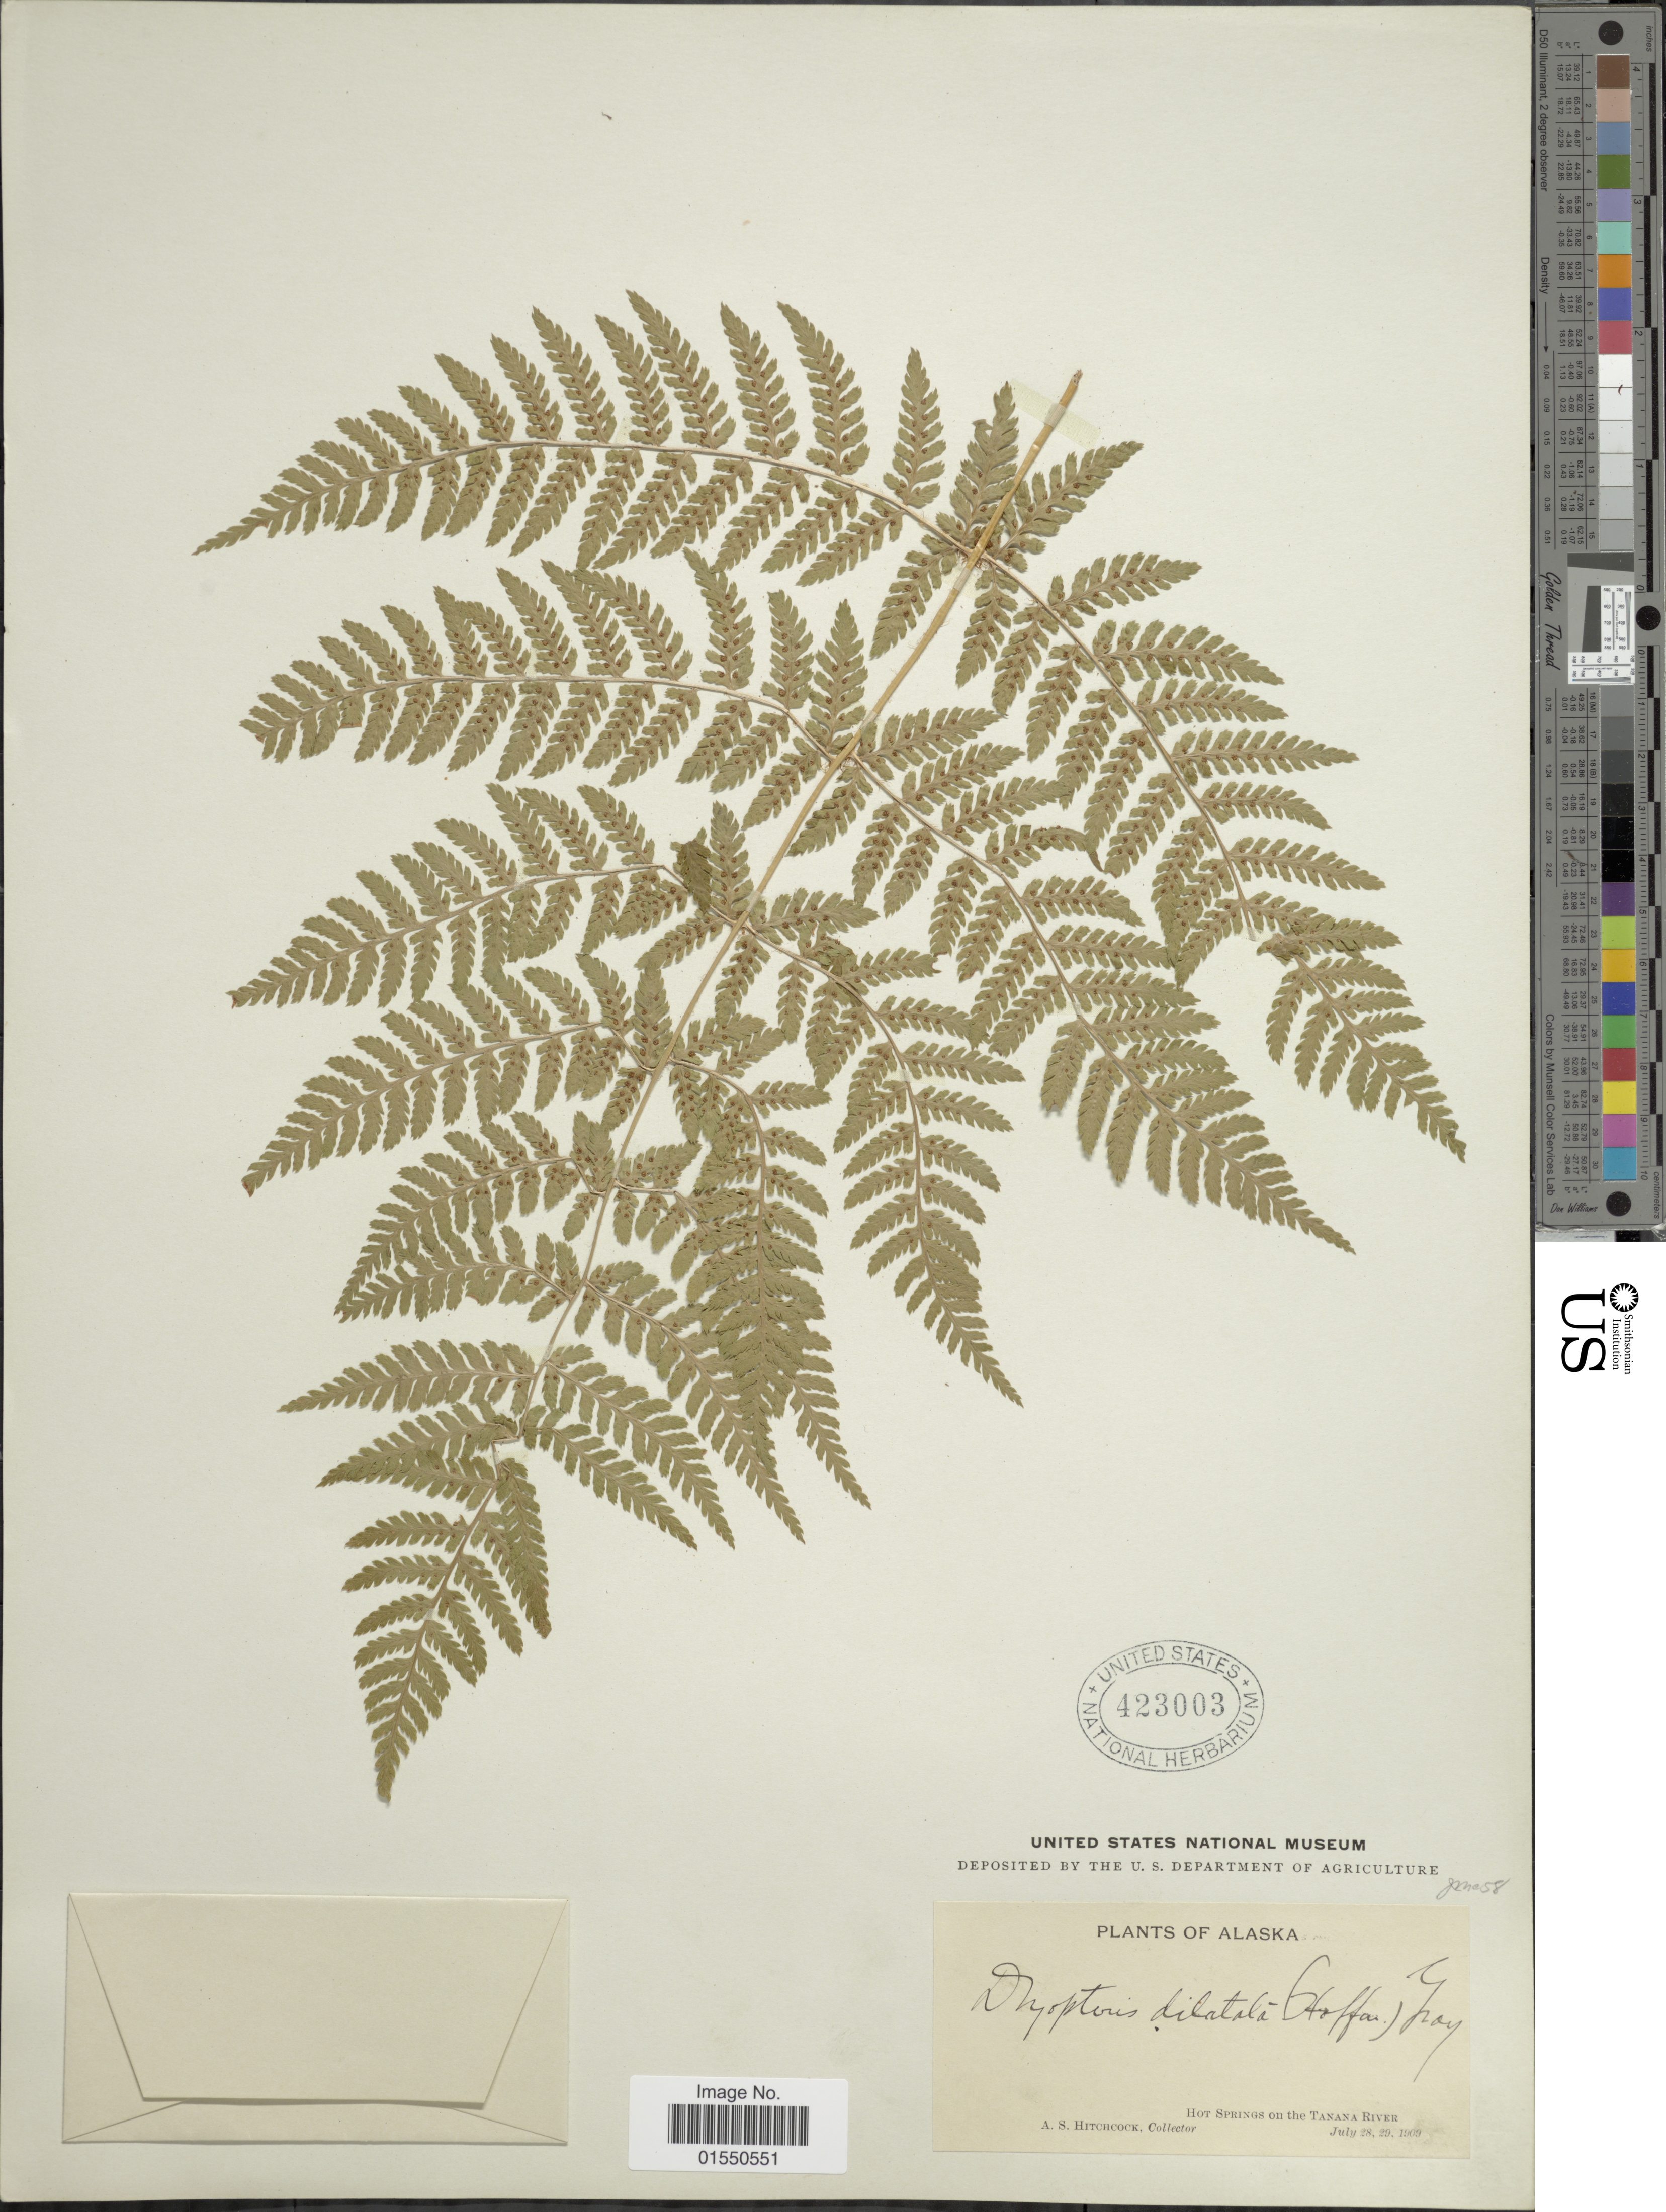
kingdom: Plantae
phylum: Tracheophyta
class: Polypodiopsida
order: Polypodiales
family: Dryopteridaceae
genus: Dryopteris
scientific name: Dryopteris expansa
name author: (C. Presl) Fraser-Jenk. & Jermy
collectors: A. S. Hitchcock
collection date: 1909-07-28/1909-07-29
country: United States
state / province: Alaska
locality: Hot Springs on the Tanana River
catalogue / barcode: US 423003